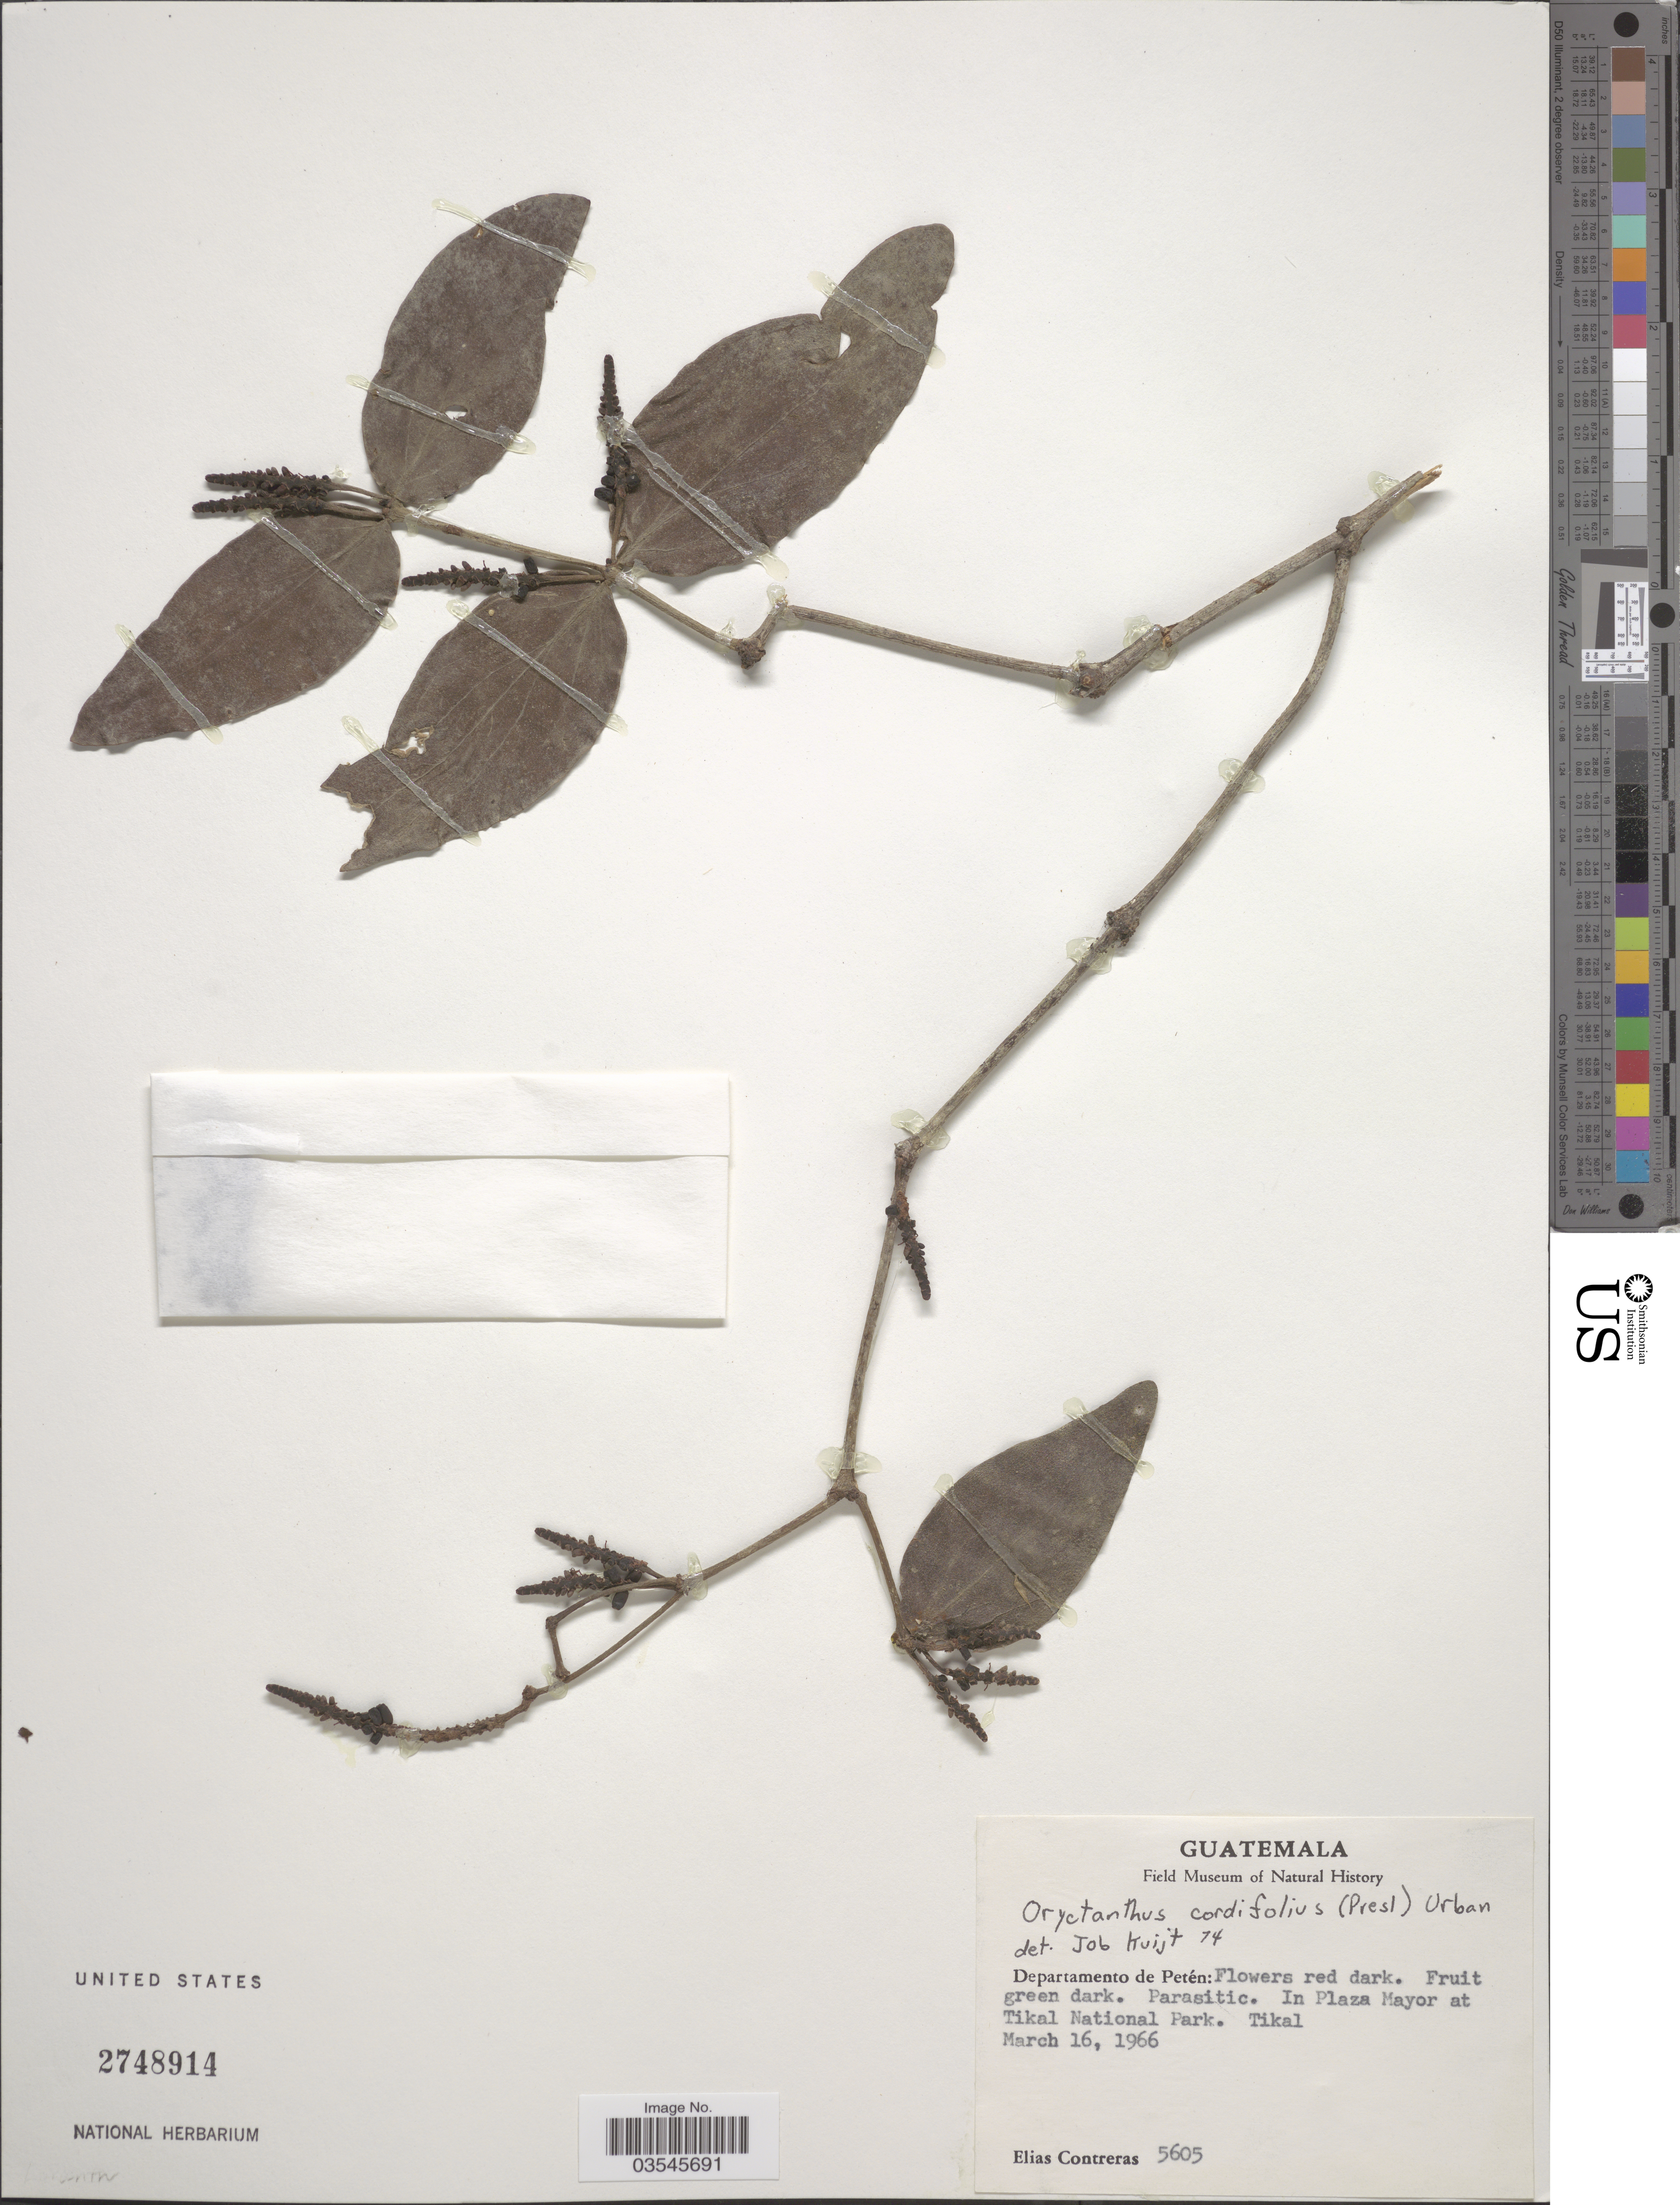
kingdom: Plantae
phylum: Tracheophyta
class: Magnoliopsida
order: Santalales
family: Loranthaceae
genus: Oryctanthus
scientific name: Oryctanthus cordifolius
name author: (C. Presl) Urb.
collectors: E. Contreras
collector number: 5605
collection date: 1966-03-16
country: Guatemala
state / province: El Petén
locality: Departamento de Petén: In Plaza Mayor at Tikal National Park. Tikal.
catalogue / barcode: US 2748914